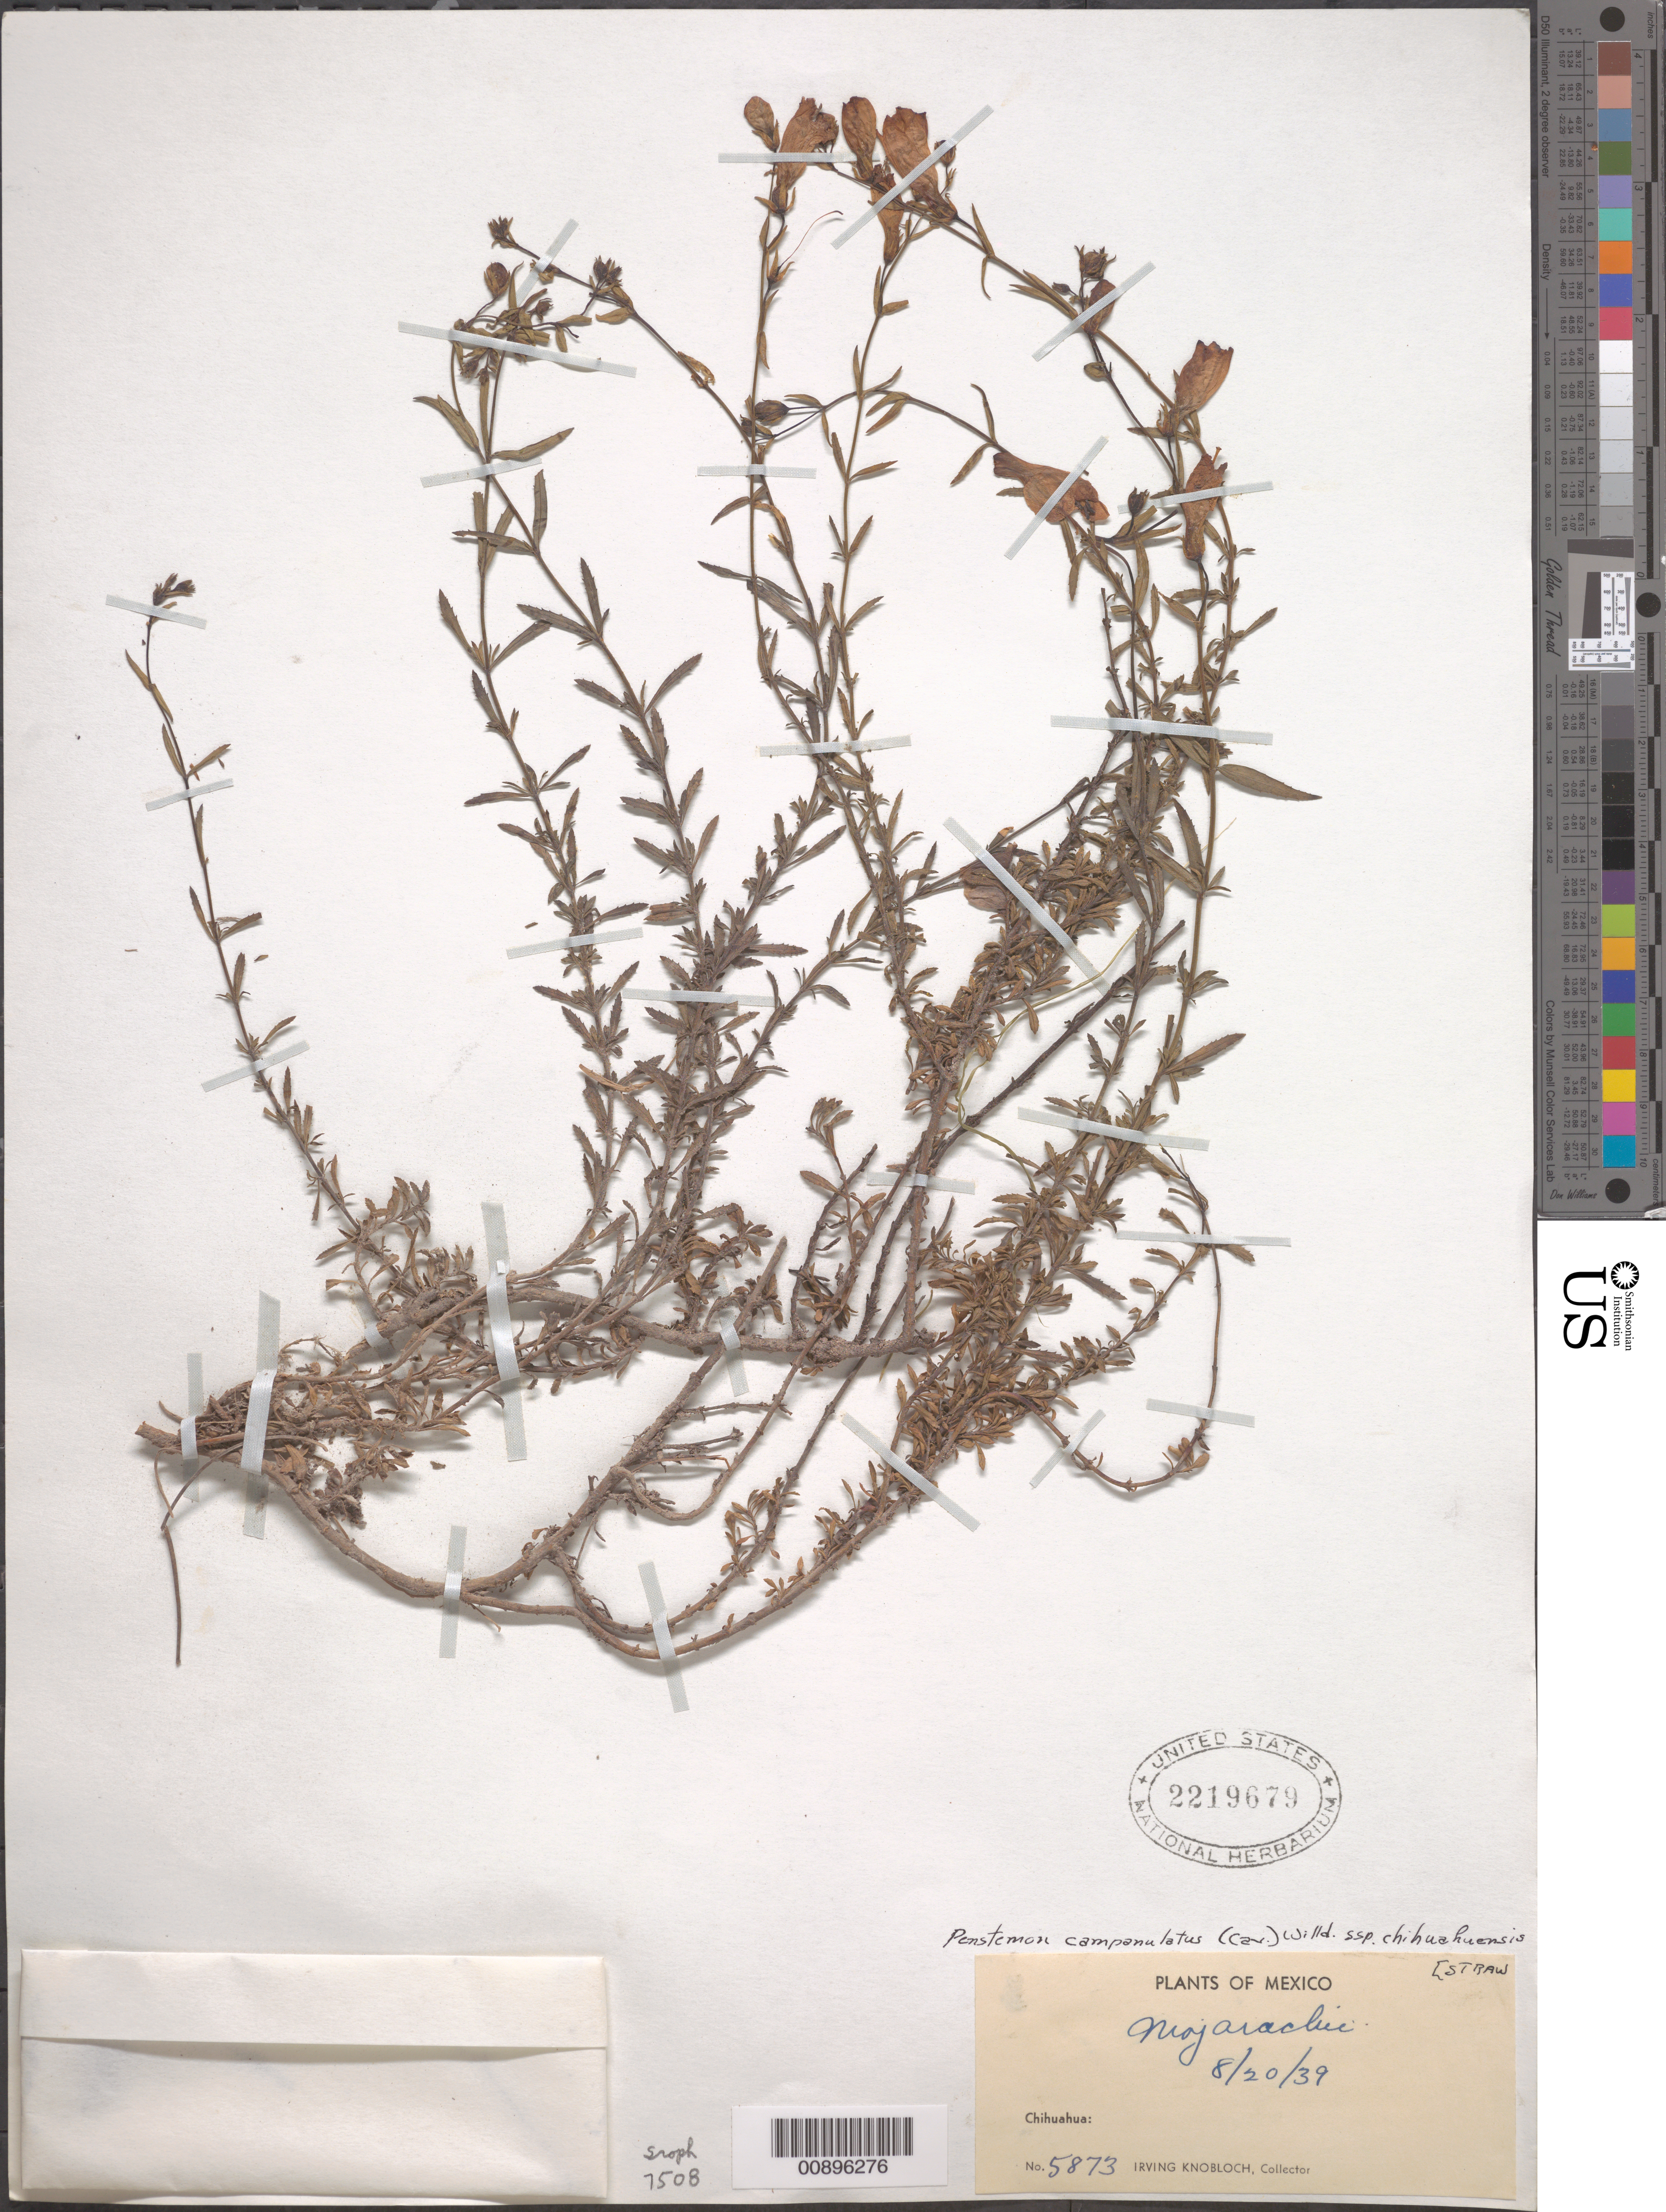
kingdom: Plantae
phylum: Tracheophyta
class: Magnoliopsida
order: Lamiales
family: Plantaginaceae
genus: Penstemon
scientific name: Penstemon campanulatus subsp. chihuahuensis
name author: Straw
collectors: I. W. Knobloch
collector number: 5873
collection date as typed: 20 Aug 1939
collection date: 1939-08-20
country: Mexico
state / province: Chihuahua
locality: Mojarachic, Chihuahua.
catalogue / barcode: US 2219679